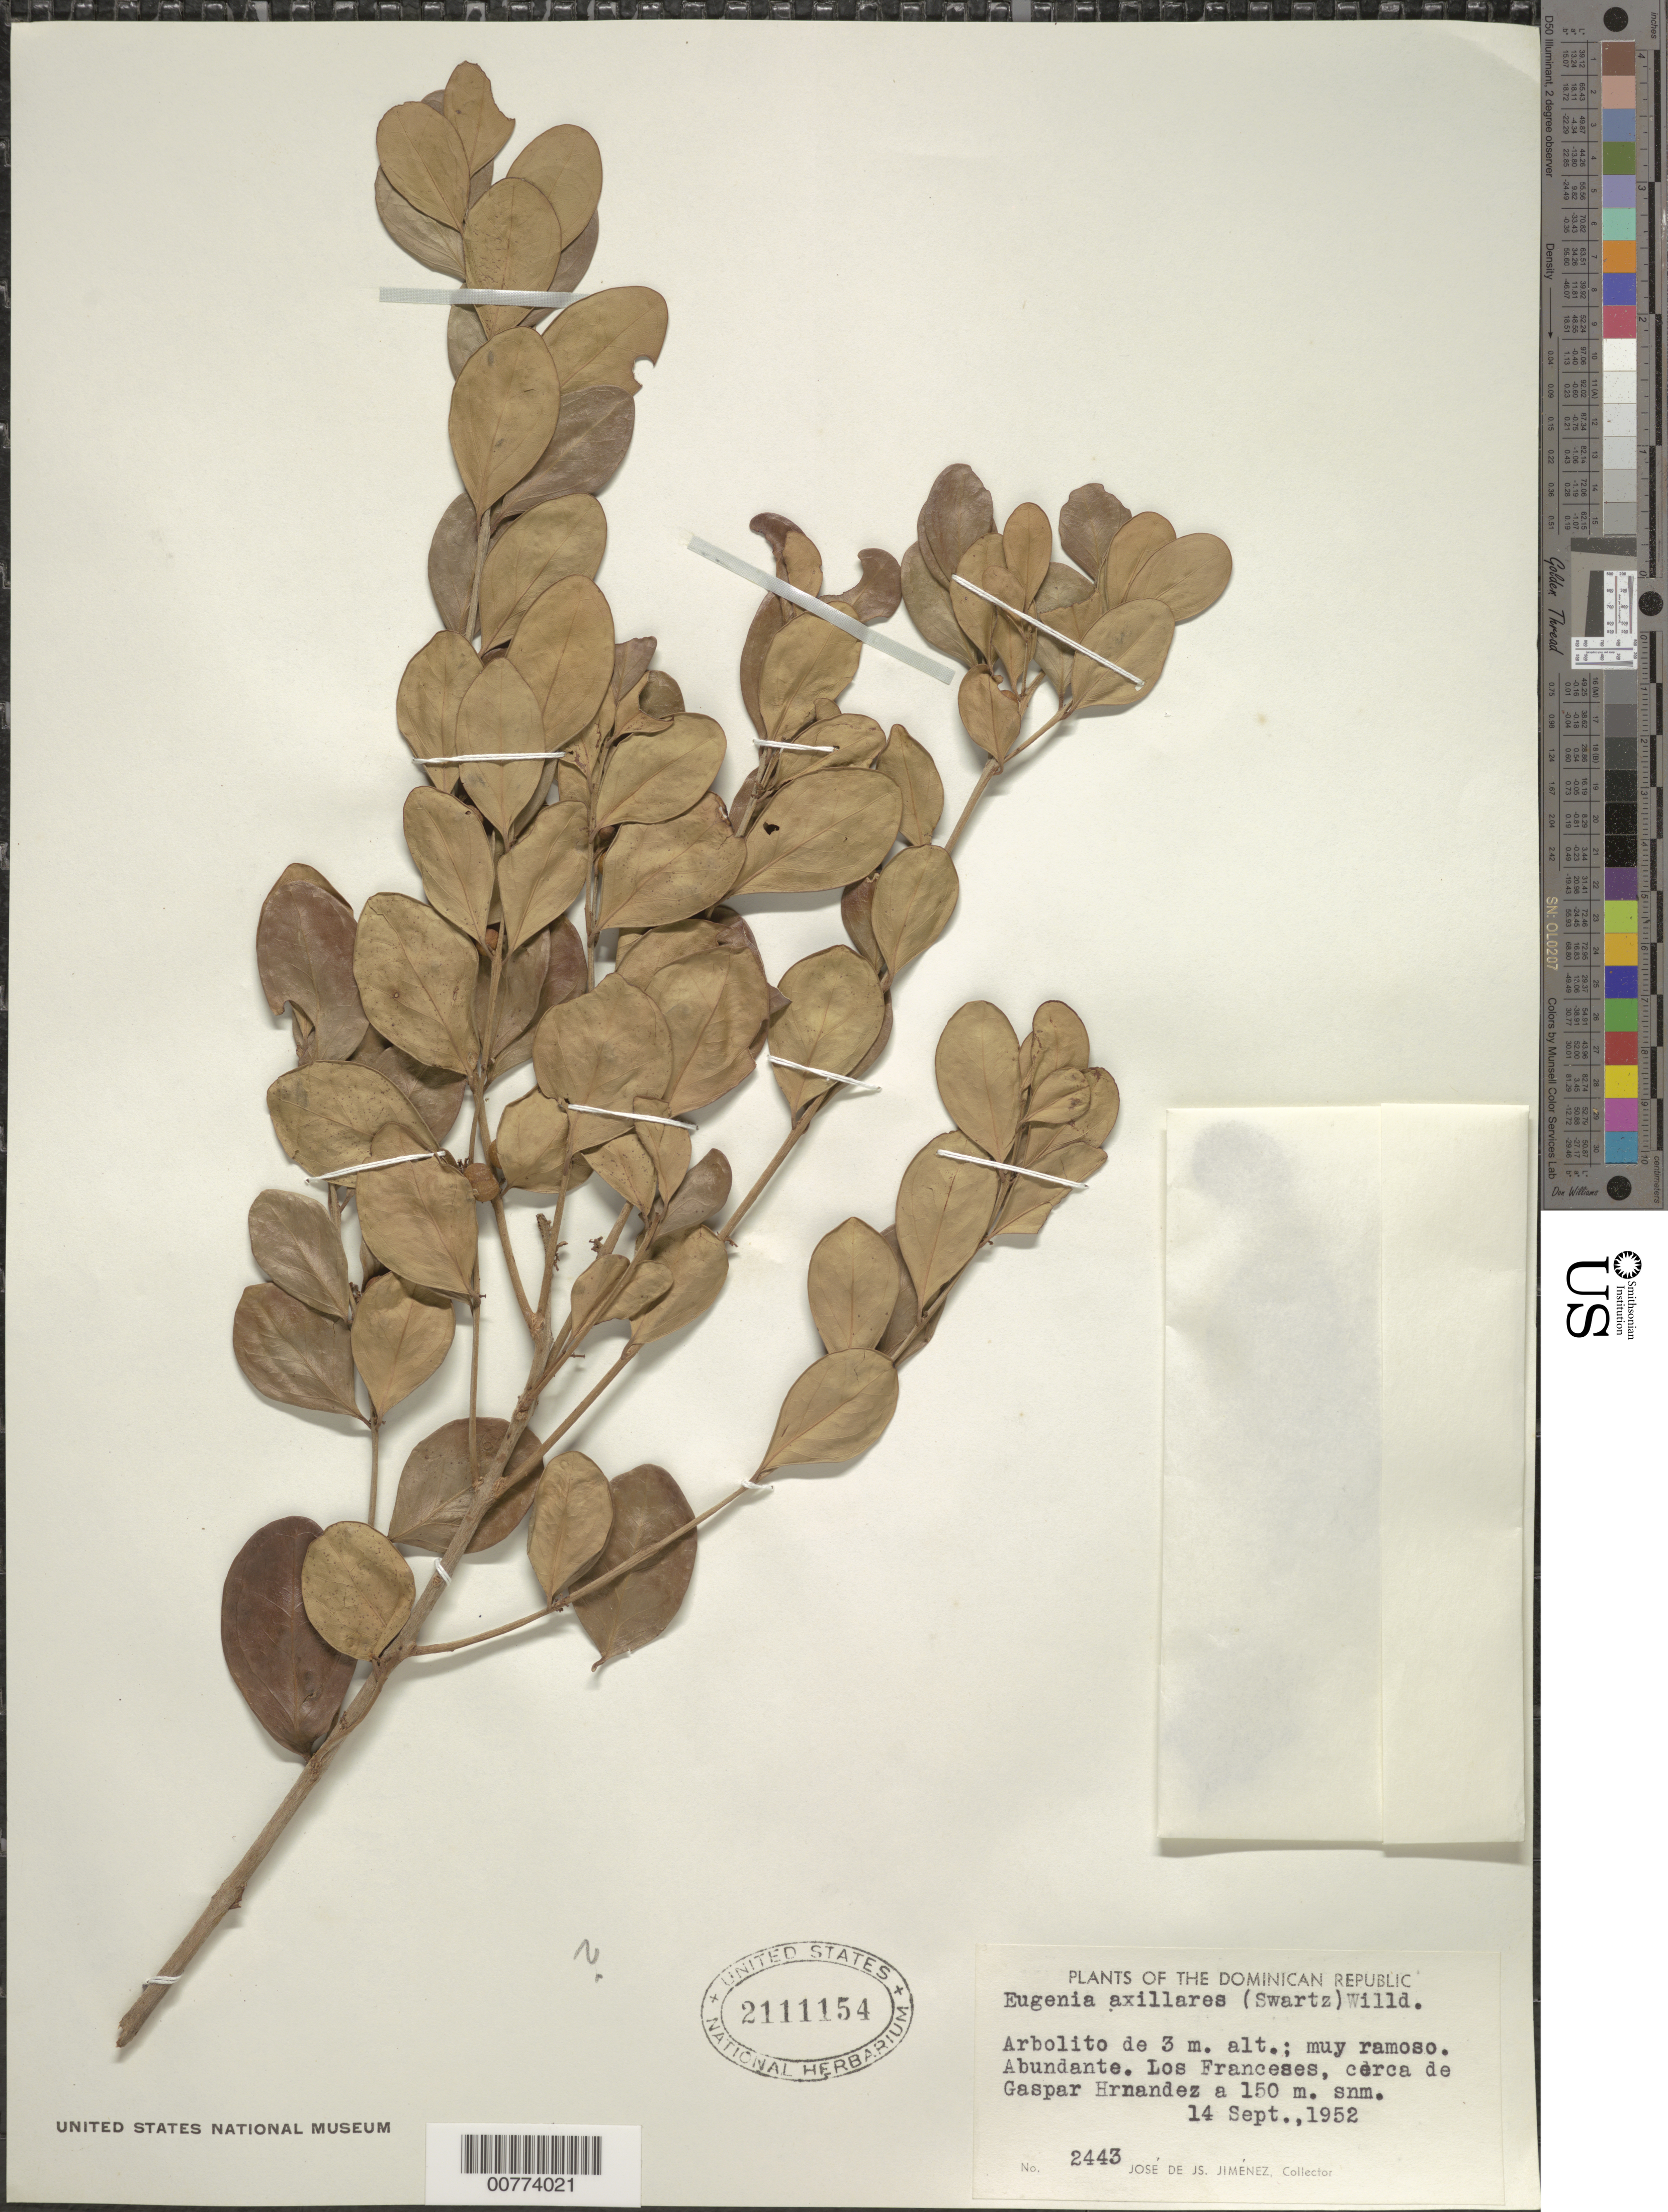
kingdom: Plantae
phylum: Tracheophyta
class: Magnoliopsida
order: Myrtales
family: Myrtaceae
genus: Eugenia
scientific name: Eugenia axillaris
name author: (Sw.) Willd.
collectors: J. J. Jiménez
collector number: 2443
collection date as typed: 14 Sep 1952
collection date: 1952-09-14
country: Dominican Republic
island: Hispaniola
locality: Los Franceses, close to Gaspar Hernández.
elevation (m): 150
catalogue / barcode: US 2111154